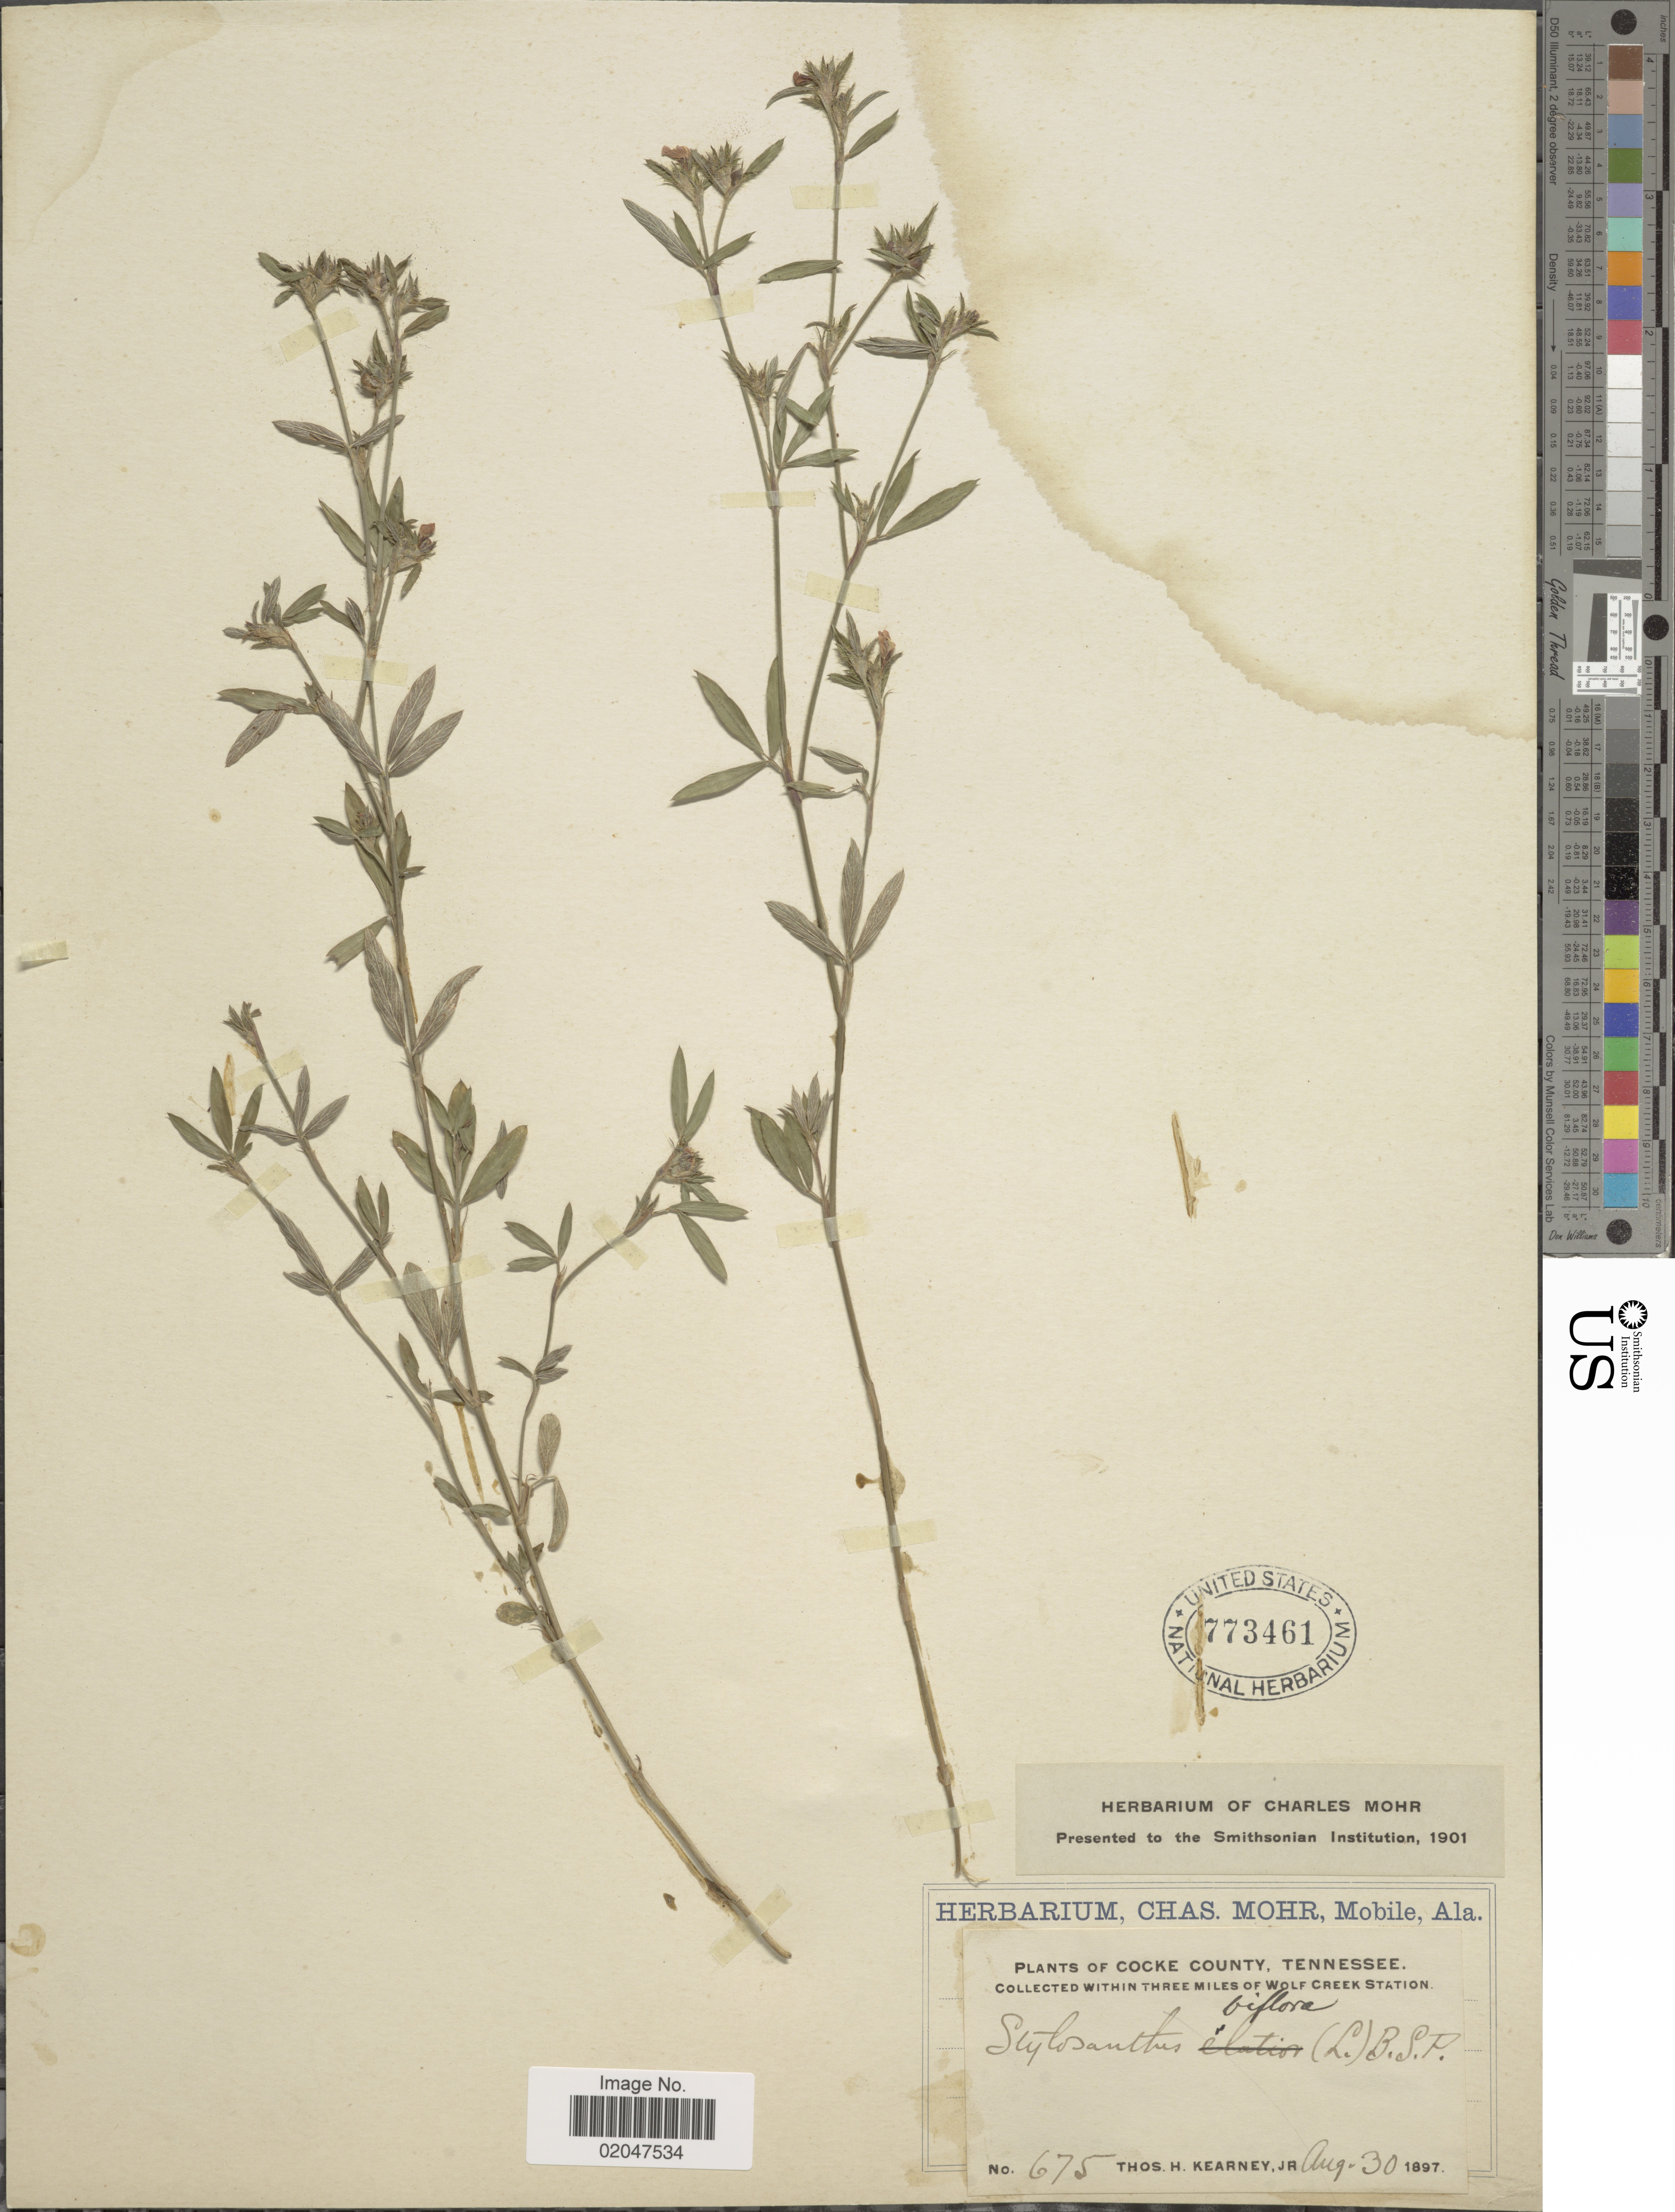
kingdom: Plantae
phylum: Tracheophyta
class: Magnoliopsida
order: Fabales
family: Fabaceae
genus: Stylosanthes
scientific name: Stylosanthes biflora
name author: (L.) Britton et al.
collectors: T. H. Kearney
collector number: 675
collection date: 1897-08-30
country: United States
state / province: Tennessee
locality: Cocke County, within three miles of Wolf Creek Station.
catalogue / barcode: US 773461